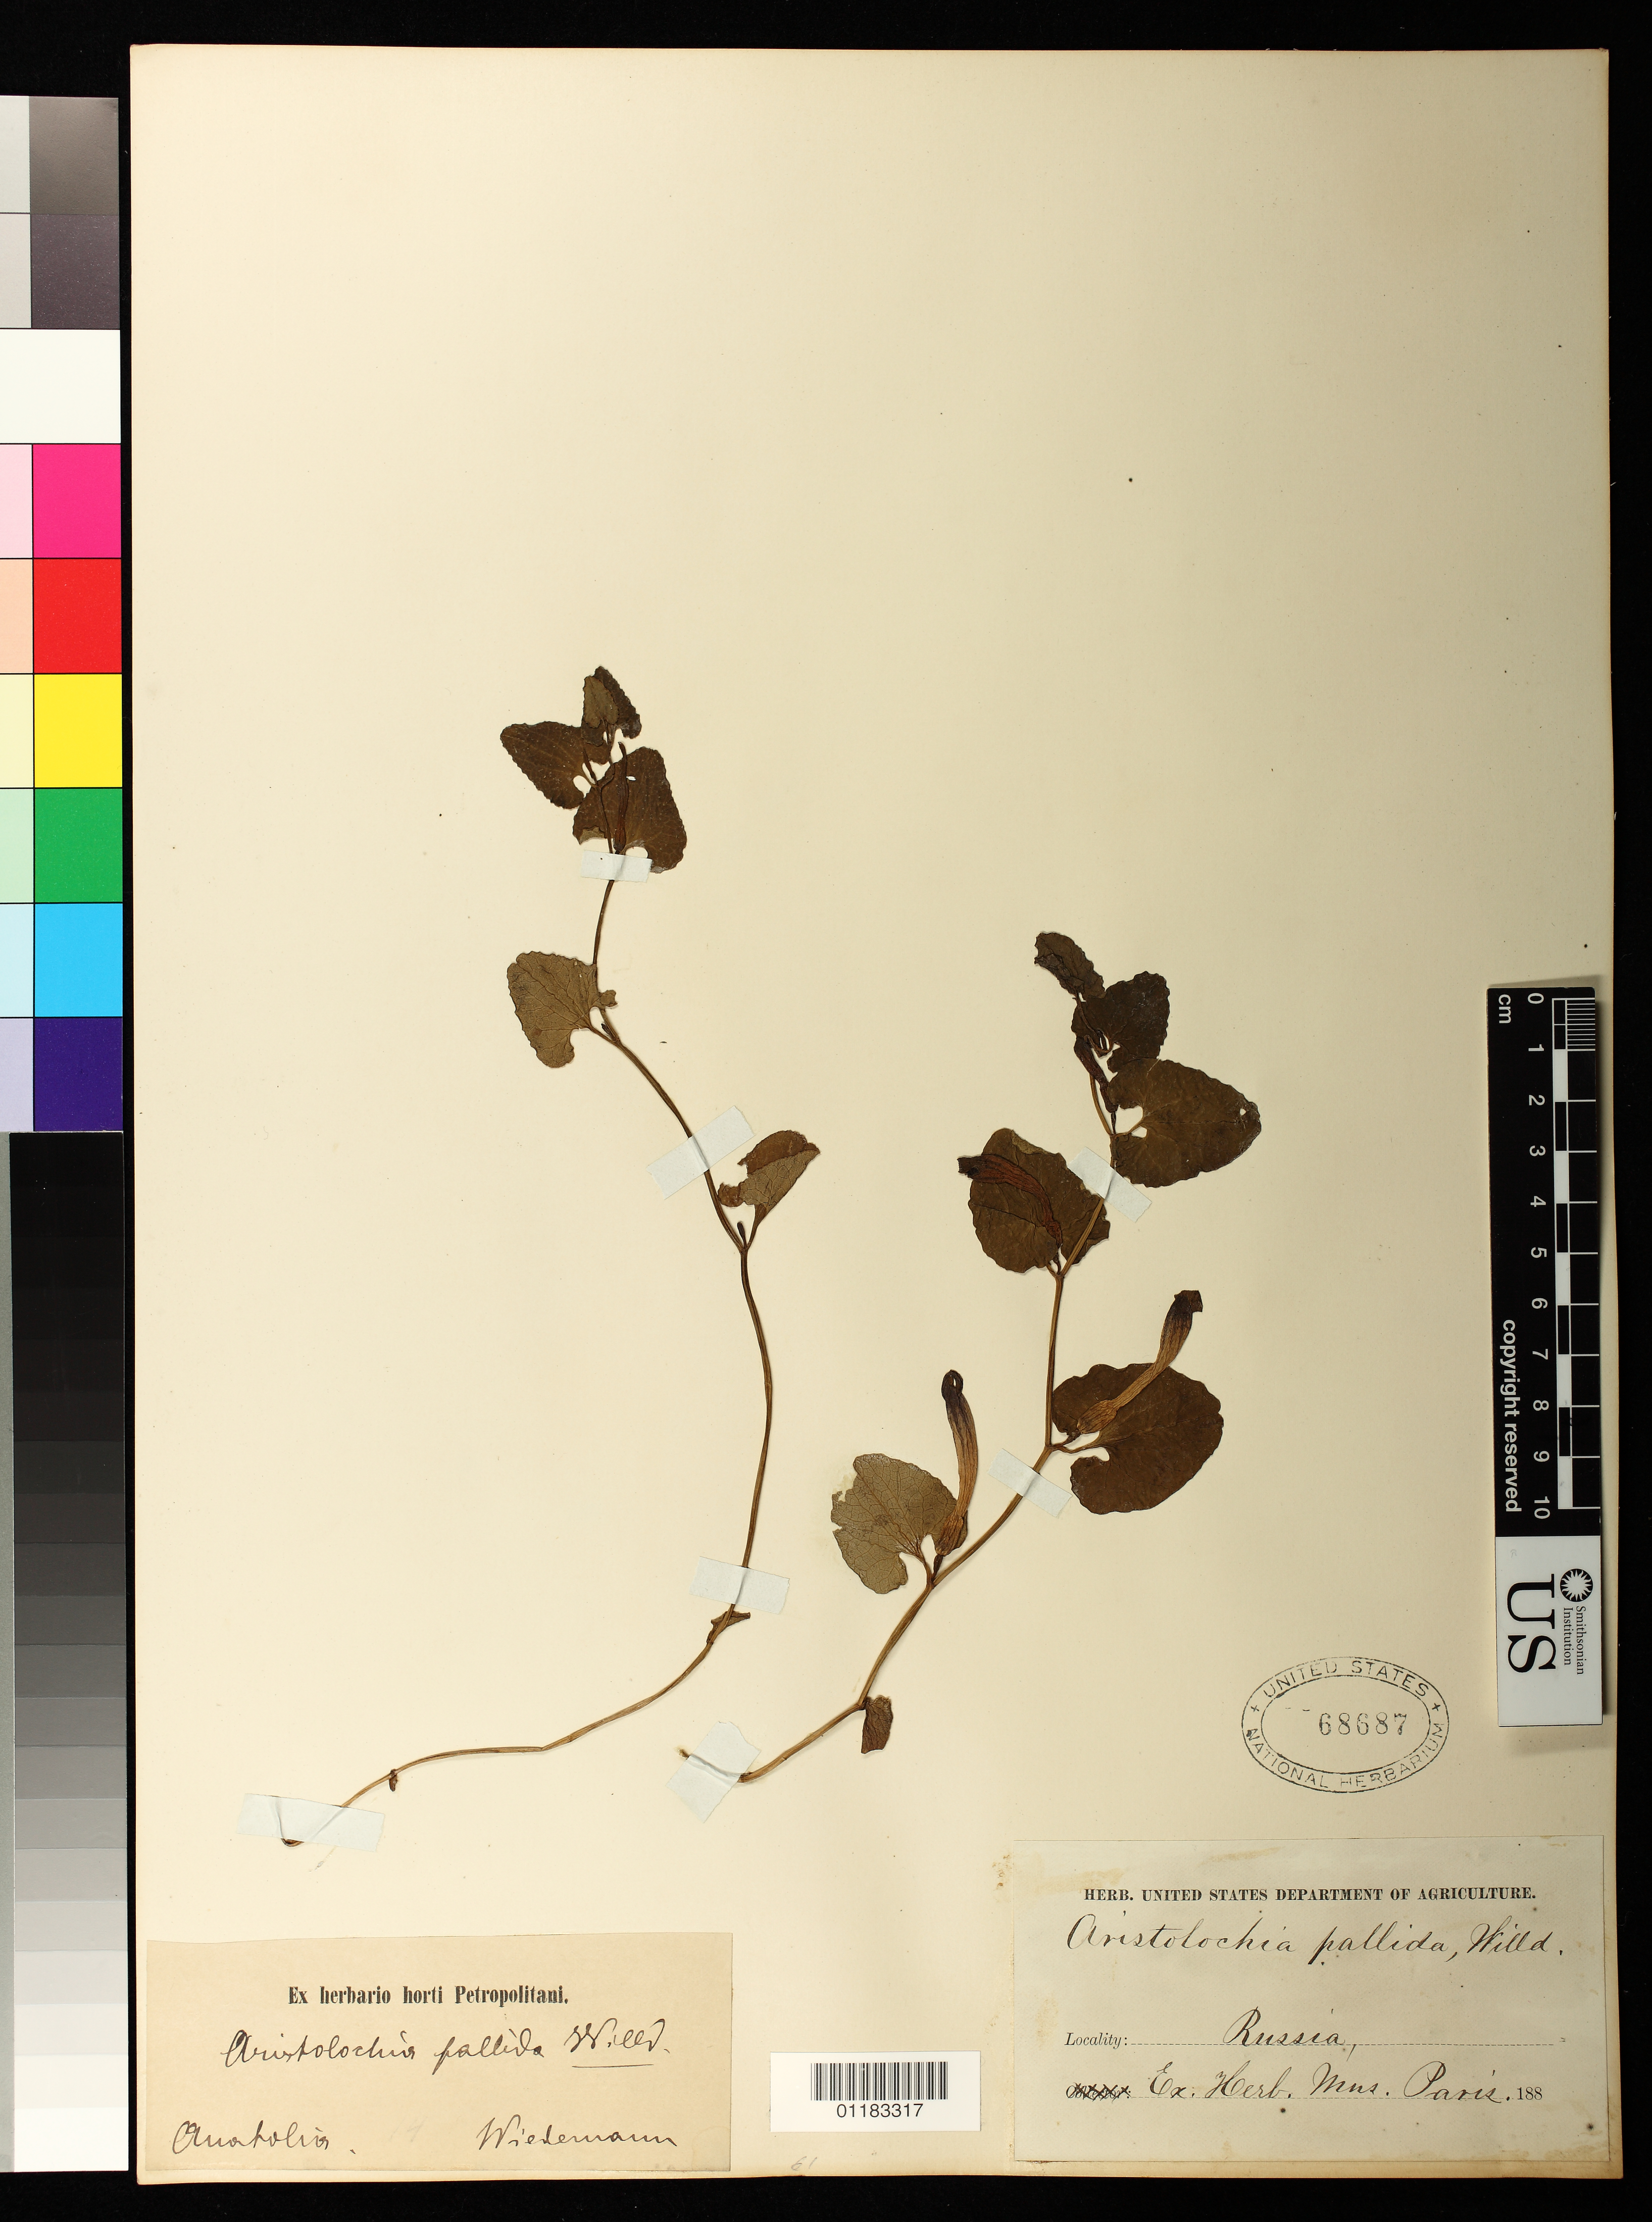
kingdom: Plantae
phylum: Tracheophyta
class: Magnoliopsida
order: Piperales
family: Aristolochiaceae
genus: Aristolochia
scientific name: Aristolochia pallida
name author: Willd.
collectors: E. Wiedemann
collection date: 1880/1889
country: Turkey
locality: Anatolia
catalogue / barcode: US 68687